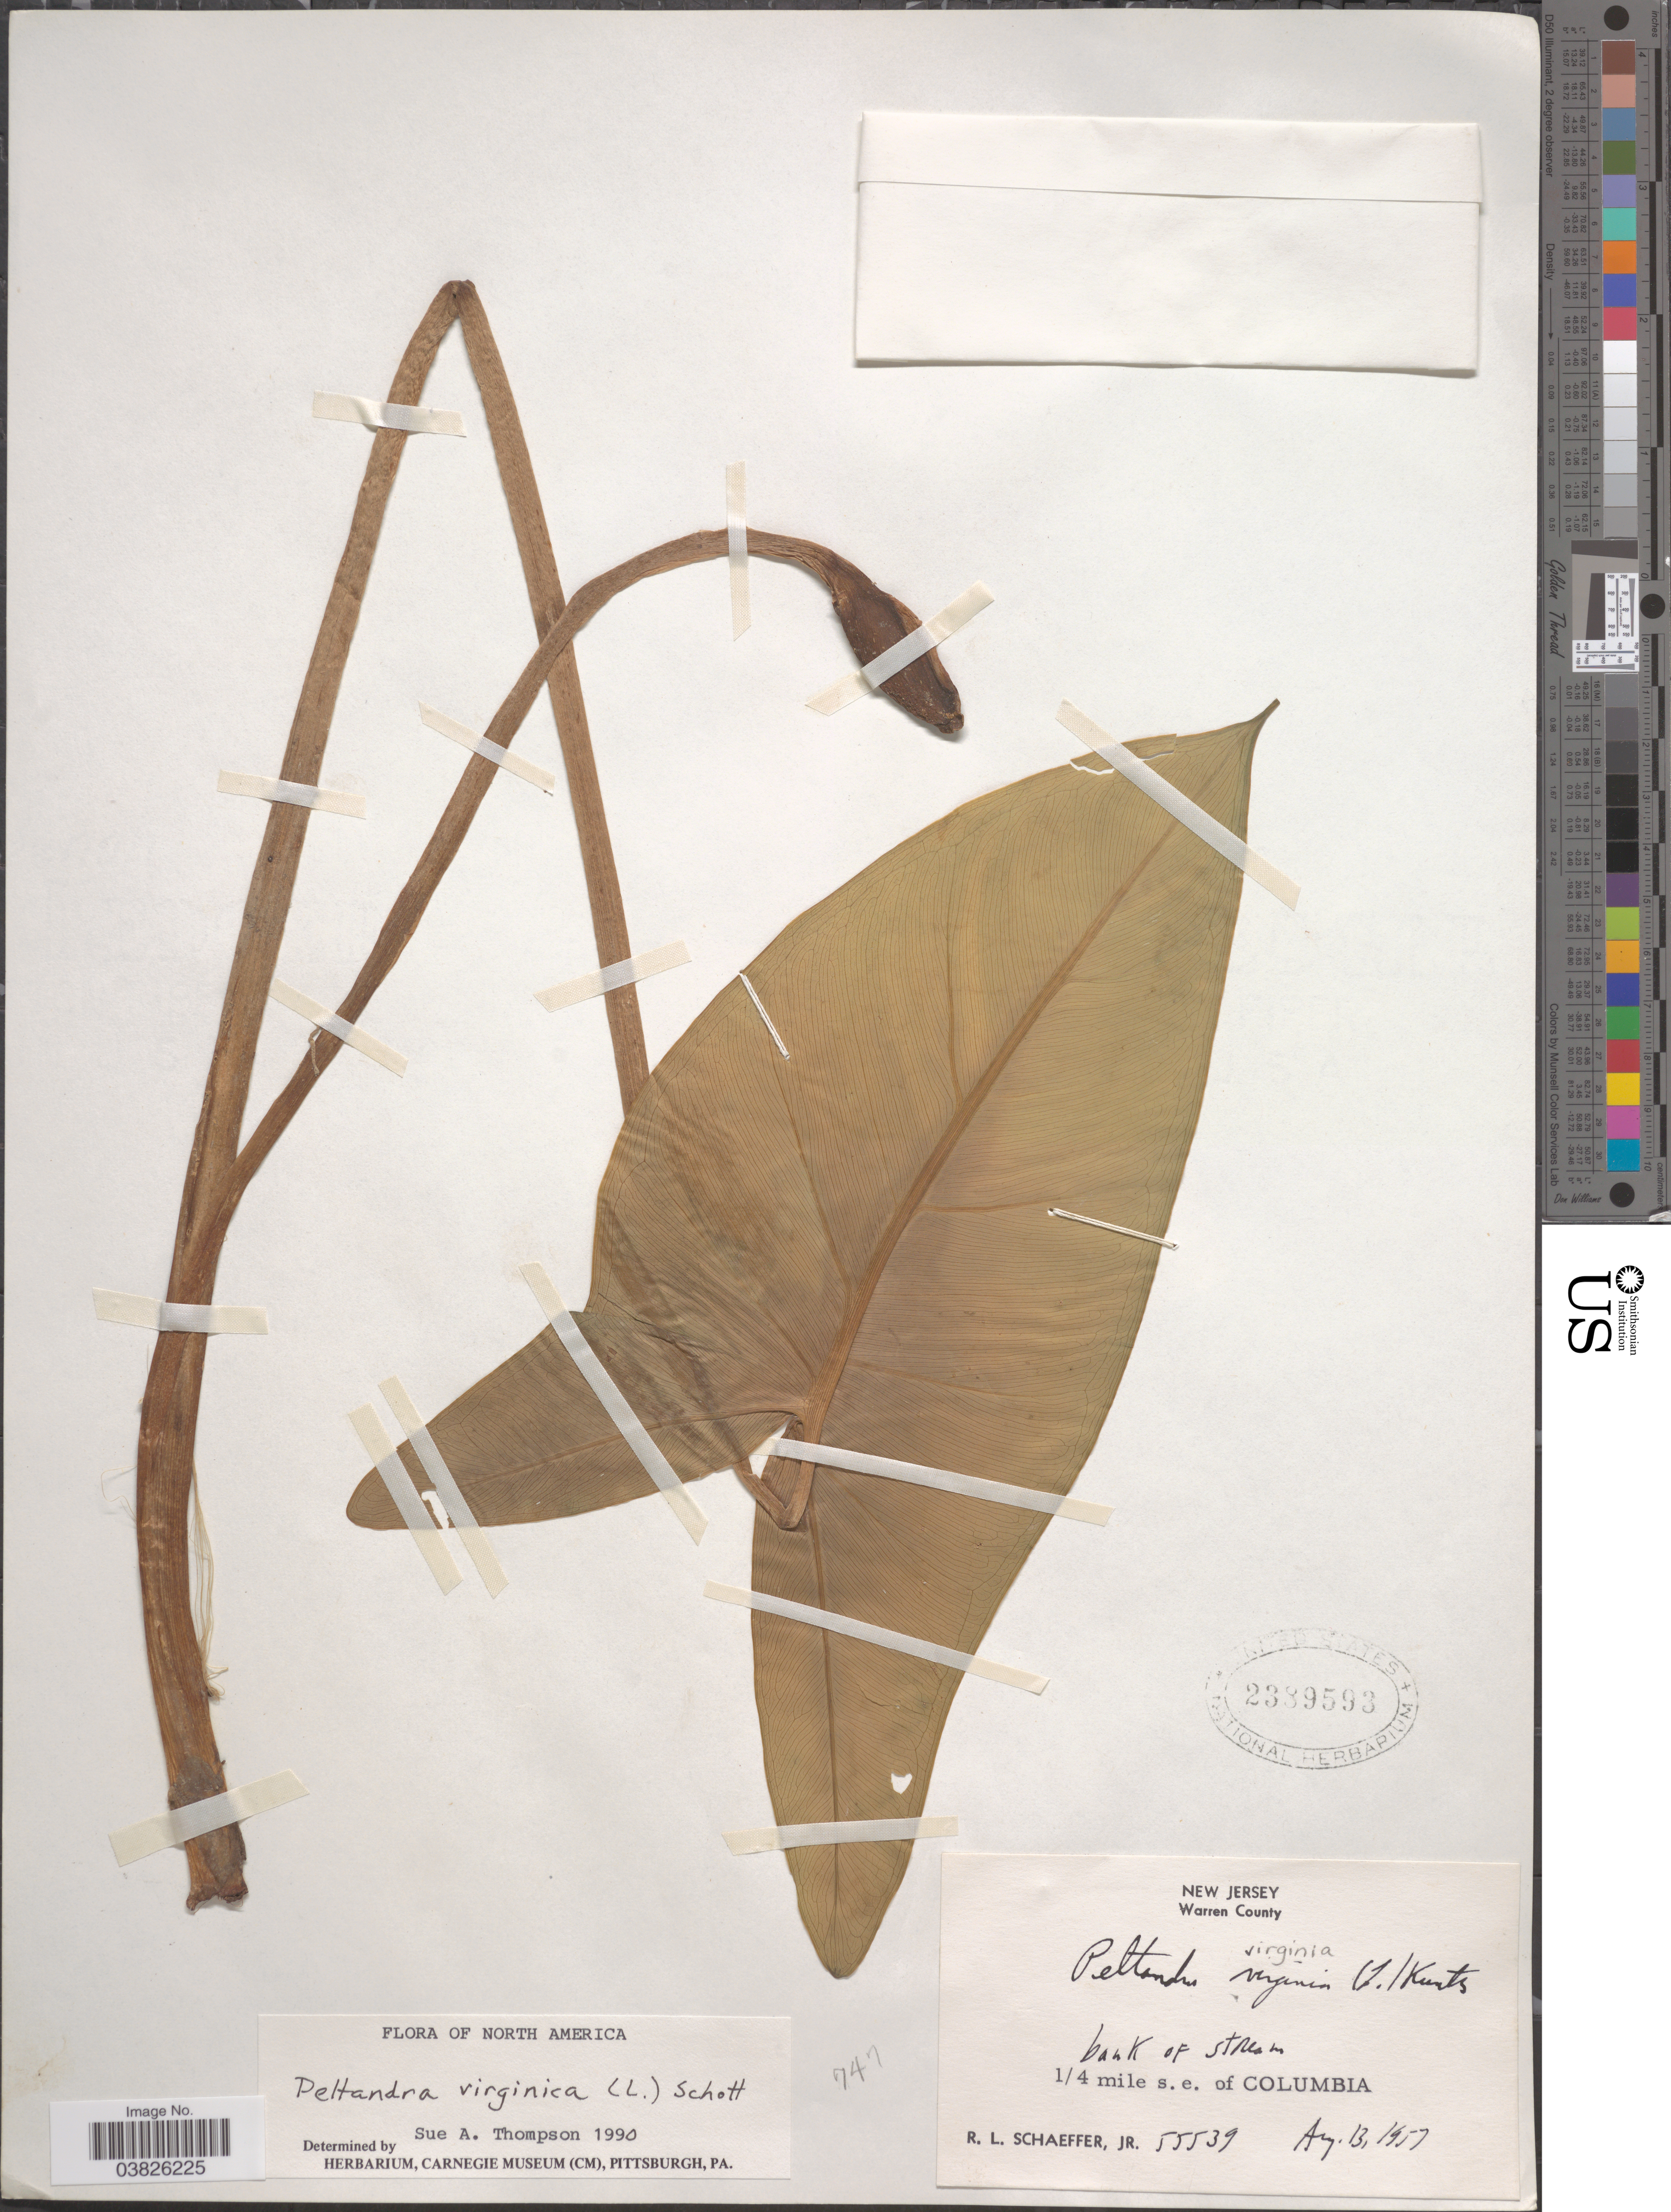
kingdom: Plantae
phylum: Tracheophyta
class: Liliopsida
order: Alismatales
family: Araceae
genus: Peltandra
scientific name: Peltandra virginica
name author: (L.) Schott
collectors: R. L. Schaeffer Jr.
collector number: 55539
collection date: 1957-08-13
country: United States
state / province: New Jersey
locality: Warren County. 1/4 mile s.e. of Columbia.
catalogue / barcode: US 2389593